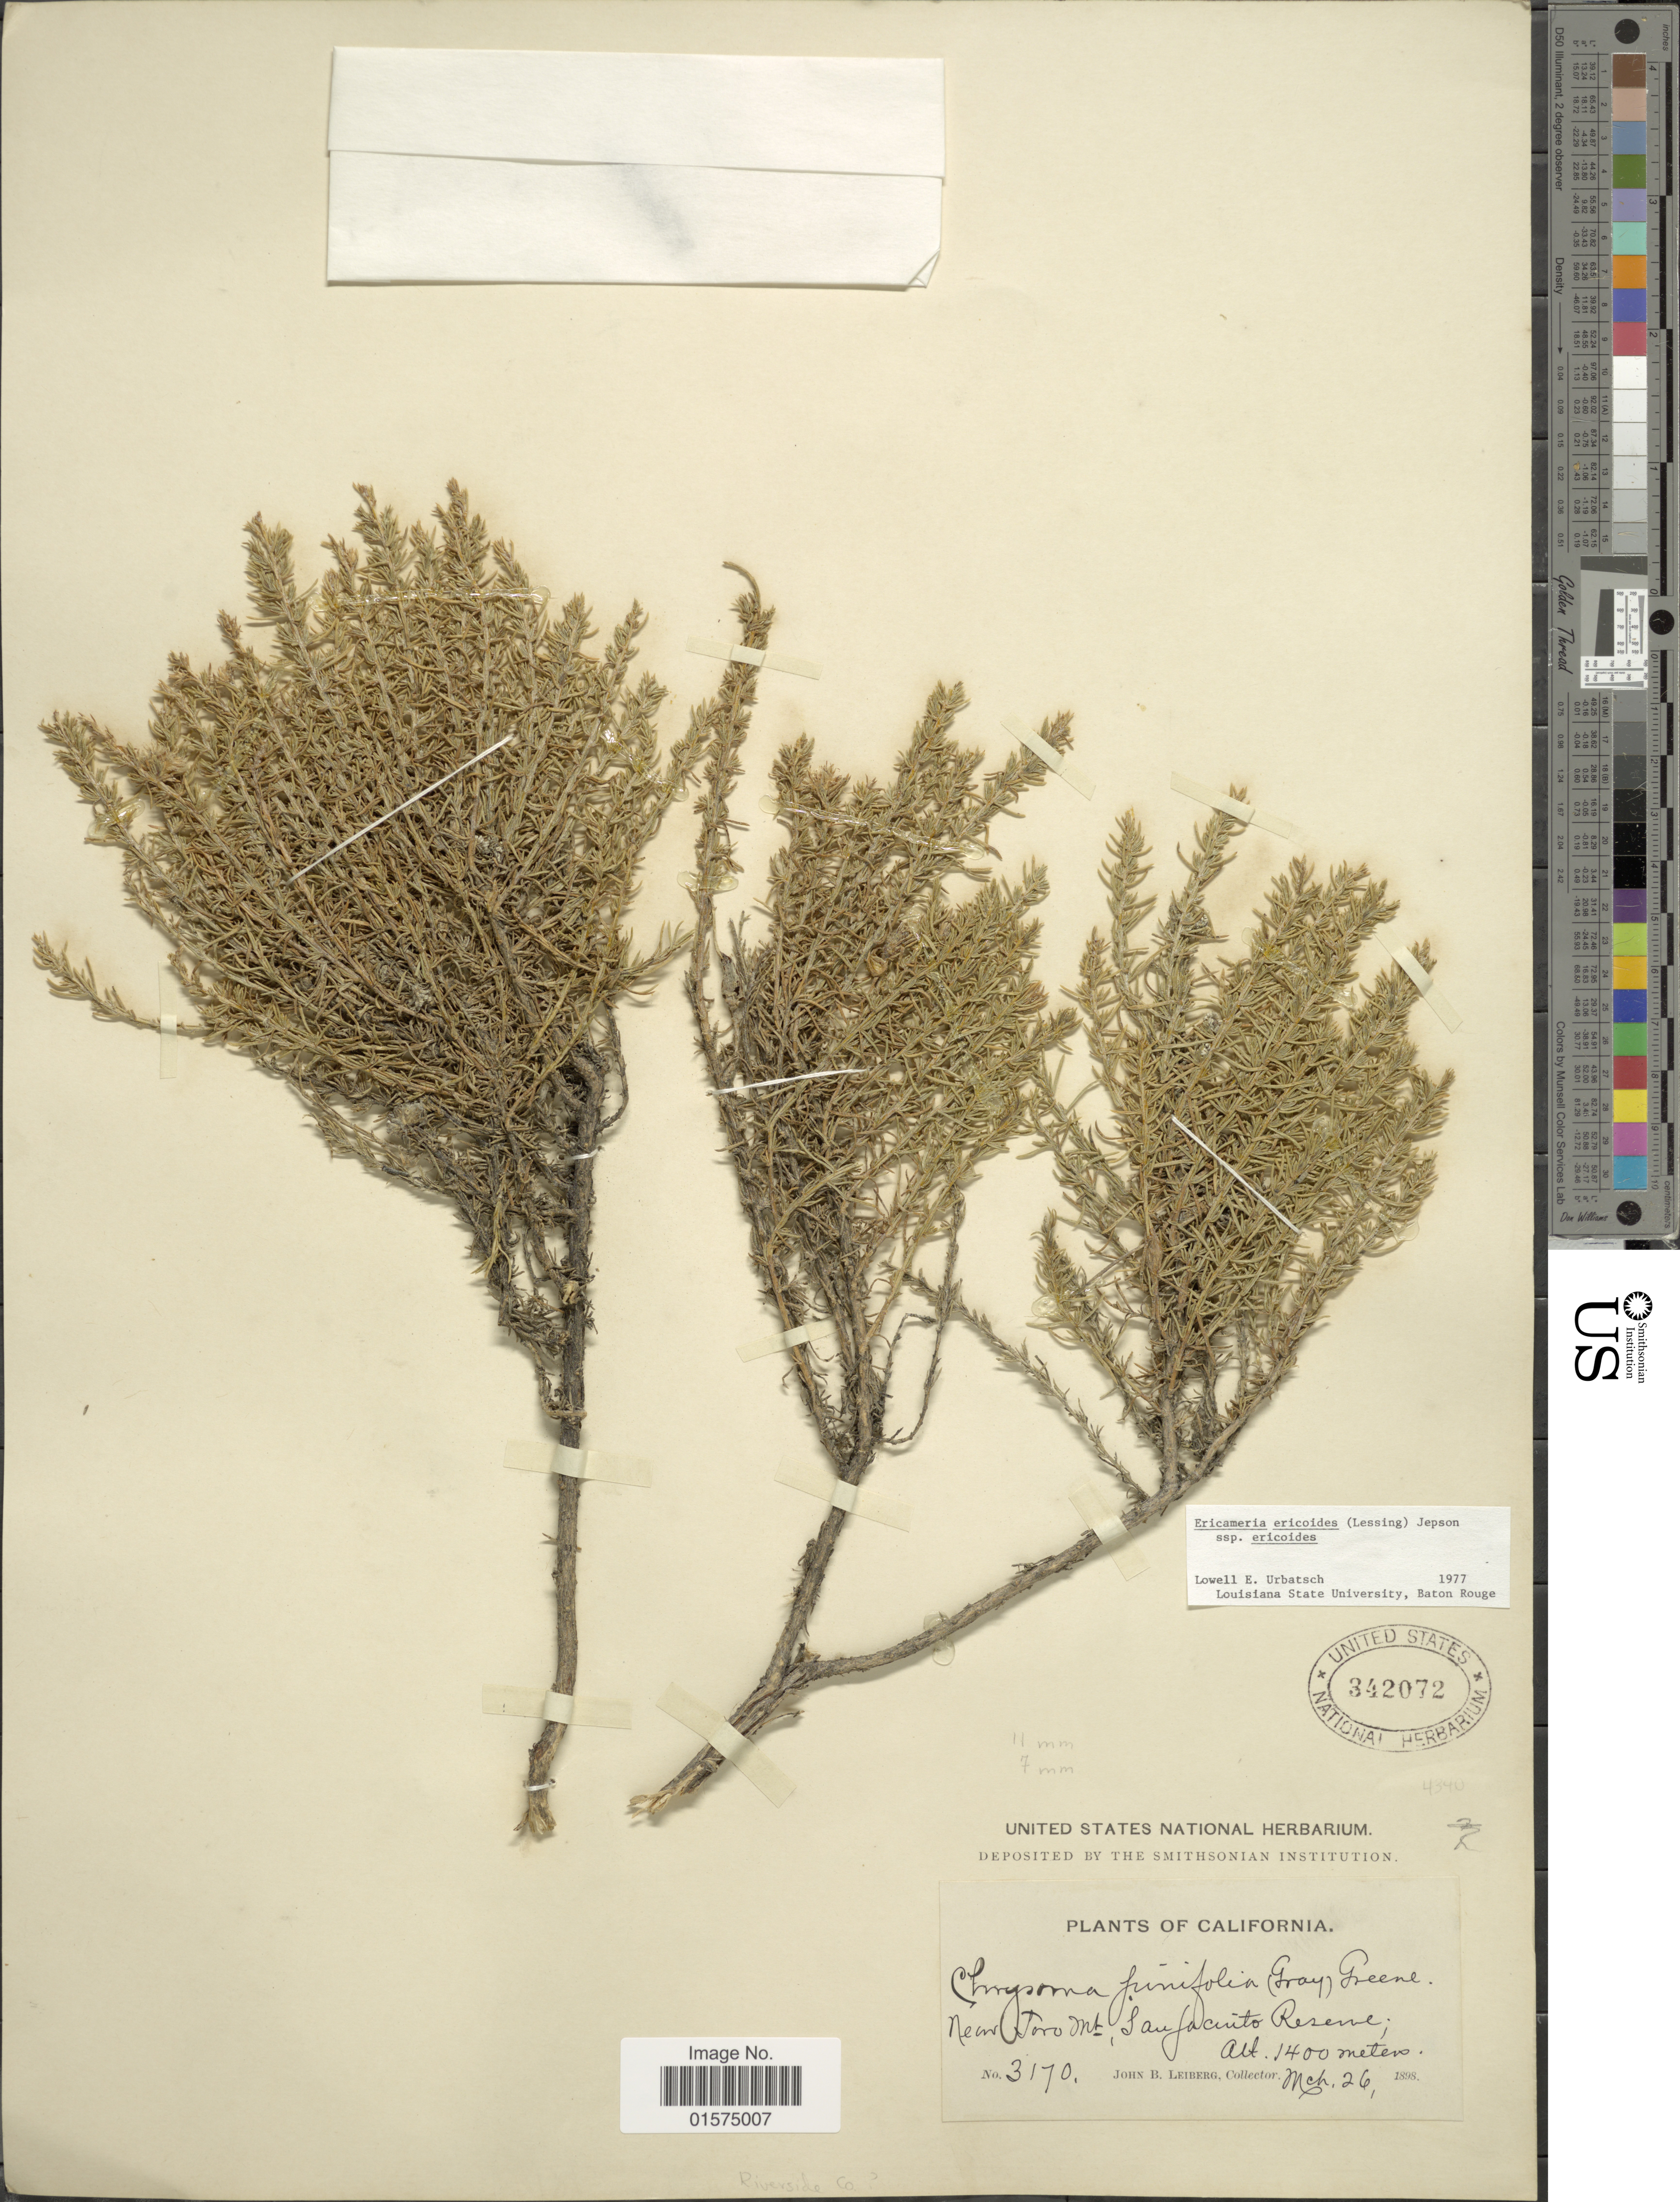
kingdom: Plantae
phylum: Tracheophyta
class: Magnoliopsida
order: Asterales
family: Asteraceae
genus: Ericameria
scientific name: Ericameria ericoides subsp. ericoides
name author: (Less.) Nutt. ex Jeps.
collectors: J. B. Leiberg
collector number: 3170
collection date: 1898-03-26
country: United States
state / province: California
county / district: Riverside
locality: New Toro Mt, San Jacinto Reserve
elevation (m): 1400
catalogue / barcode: US 342072